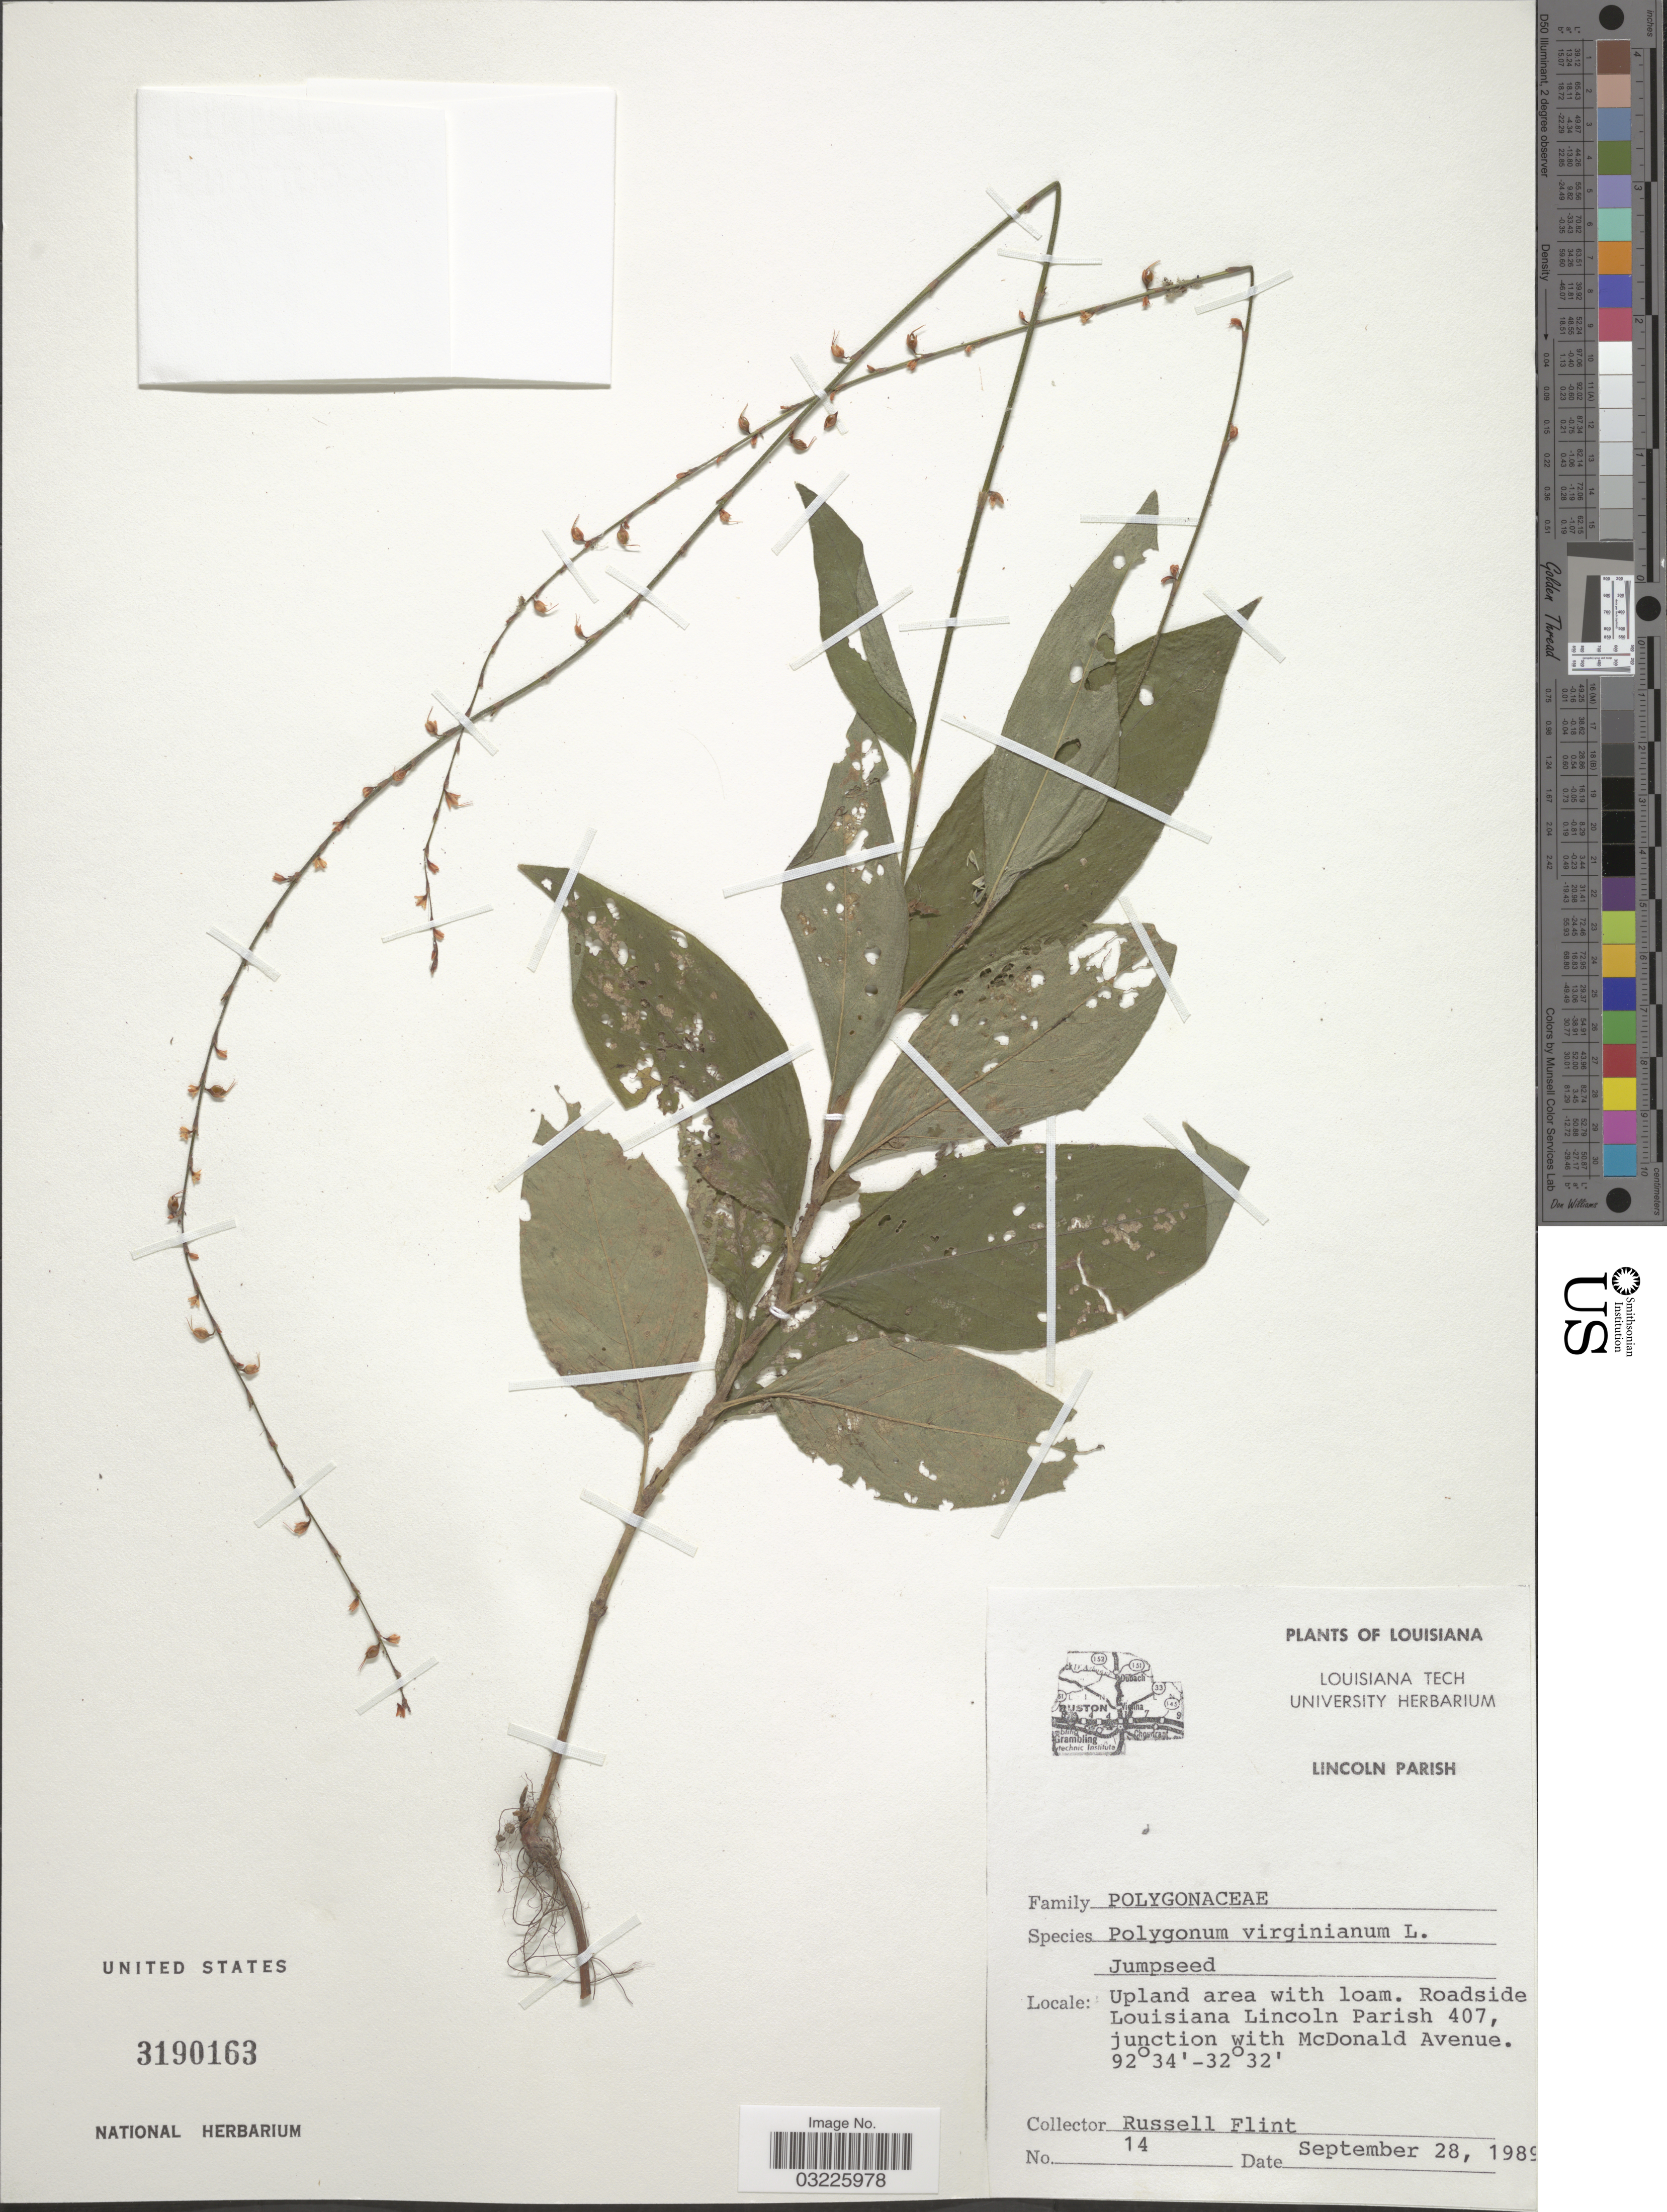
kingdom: Plantae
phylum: Tracheophyta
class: Magnoliopsida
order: Caryophyllales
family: Polygonaceae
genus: Persicaria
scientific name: Persicaria virginiana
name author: (L.) Gaertn.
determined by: Atha, D. E.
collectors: R. Flint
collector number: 14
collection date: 1989-09-28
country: United States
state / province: Louisiana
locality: Lincoln Parish. Roadside Louisiana Lincoln Parish 407, junction with McDonald Avenue.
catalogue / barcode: US 3190163